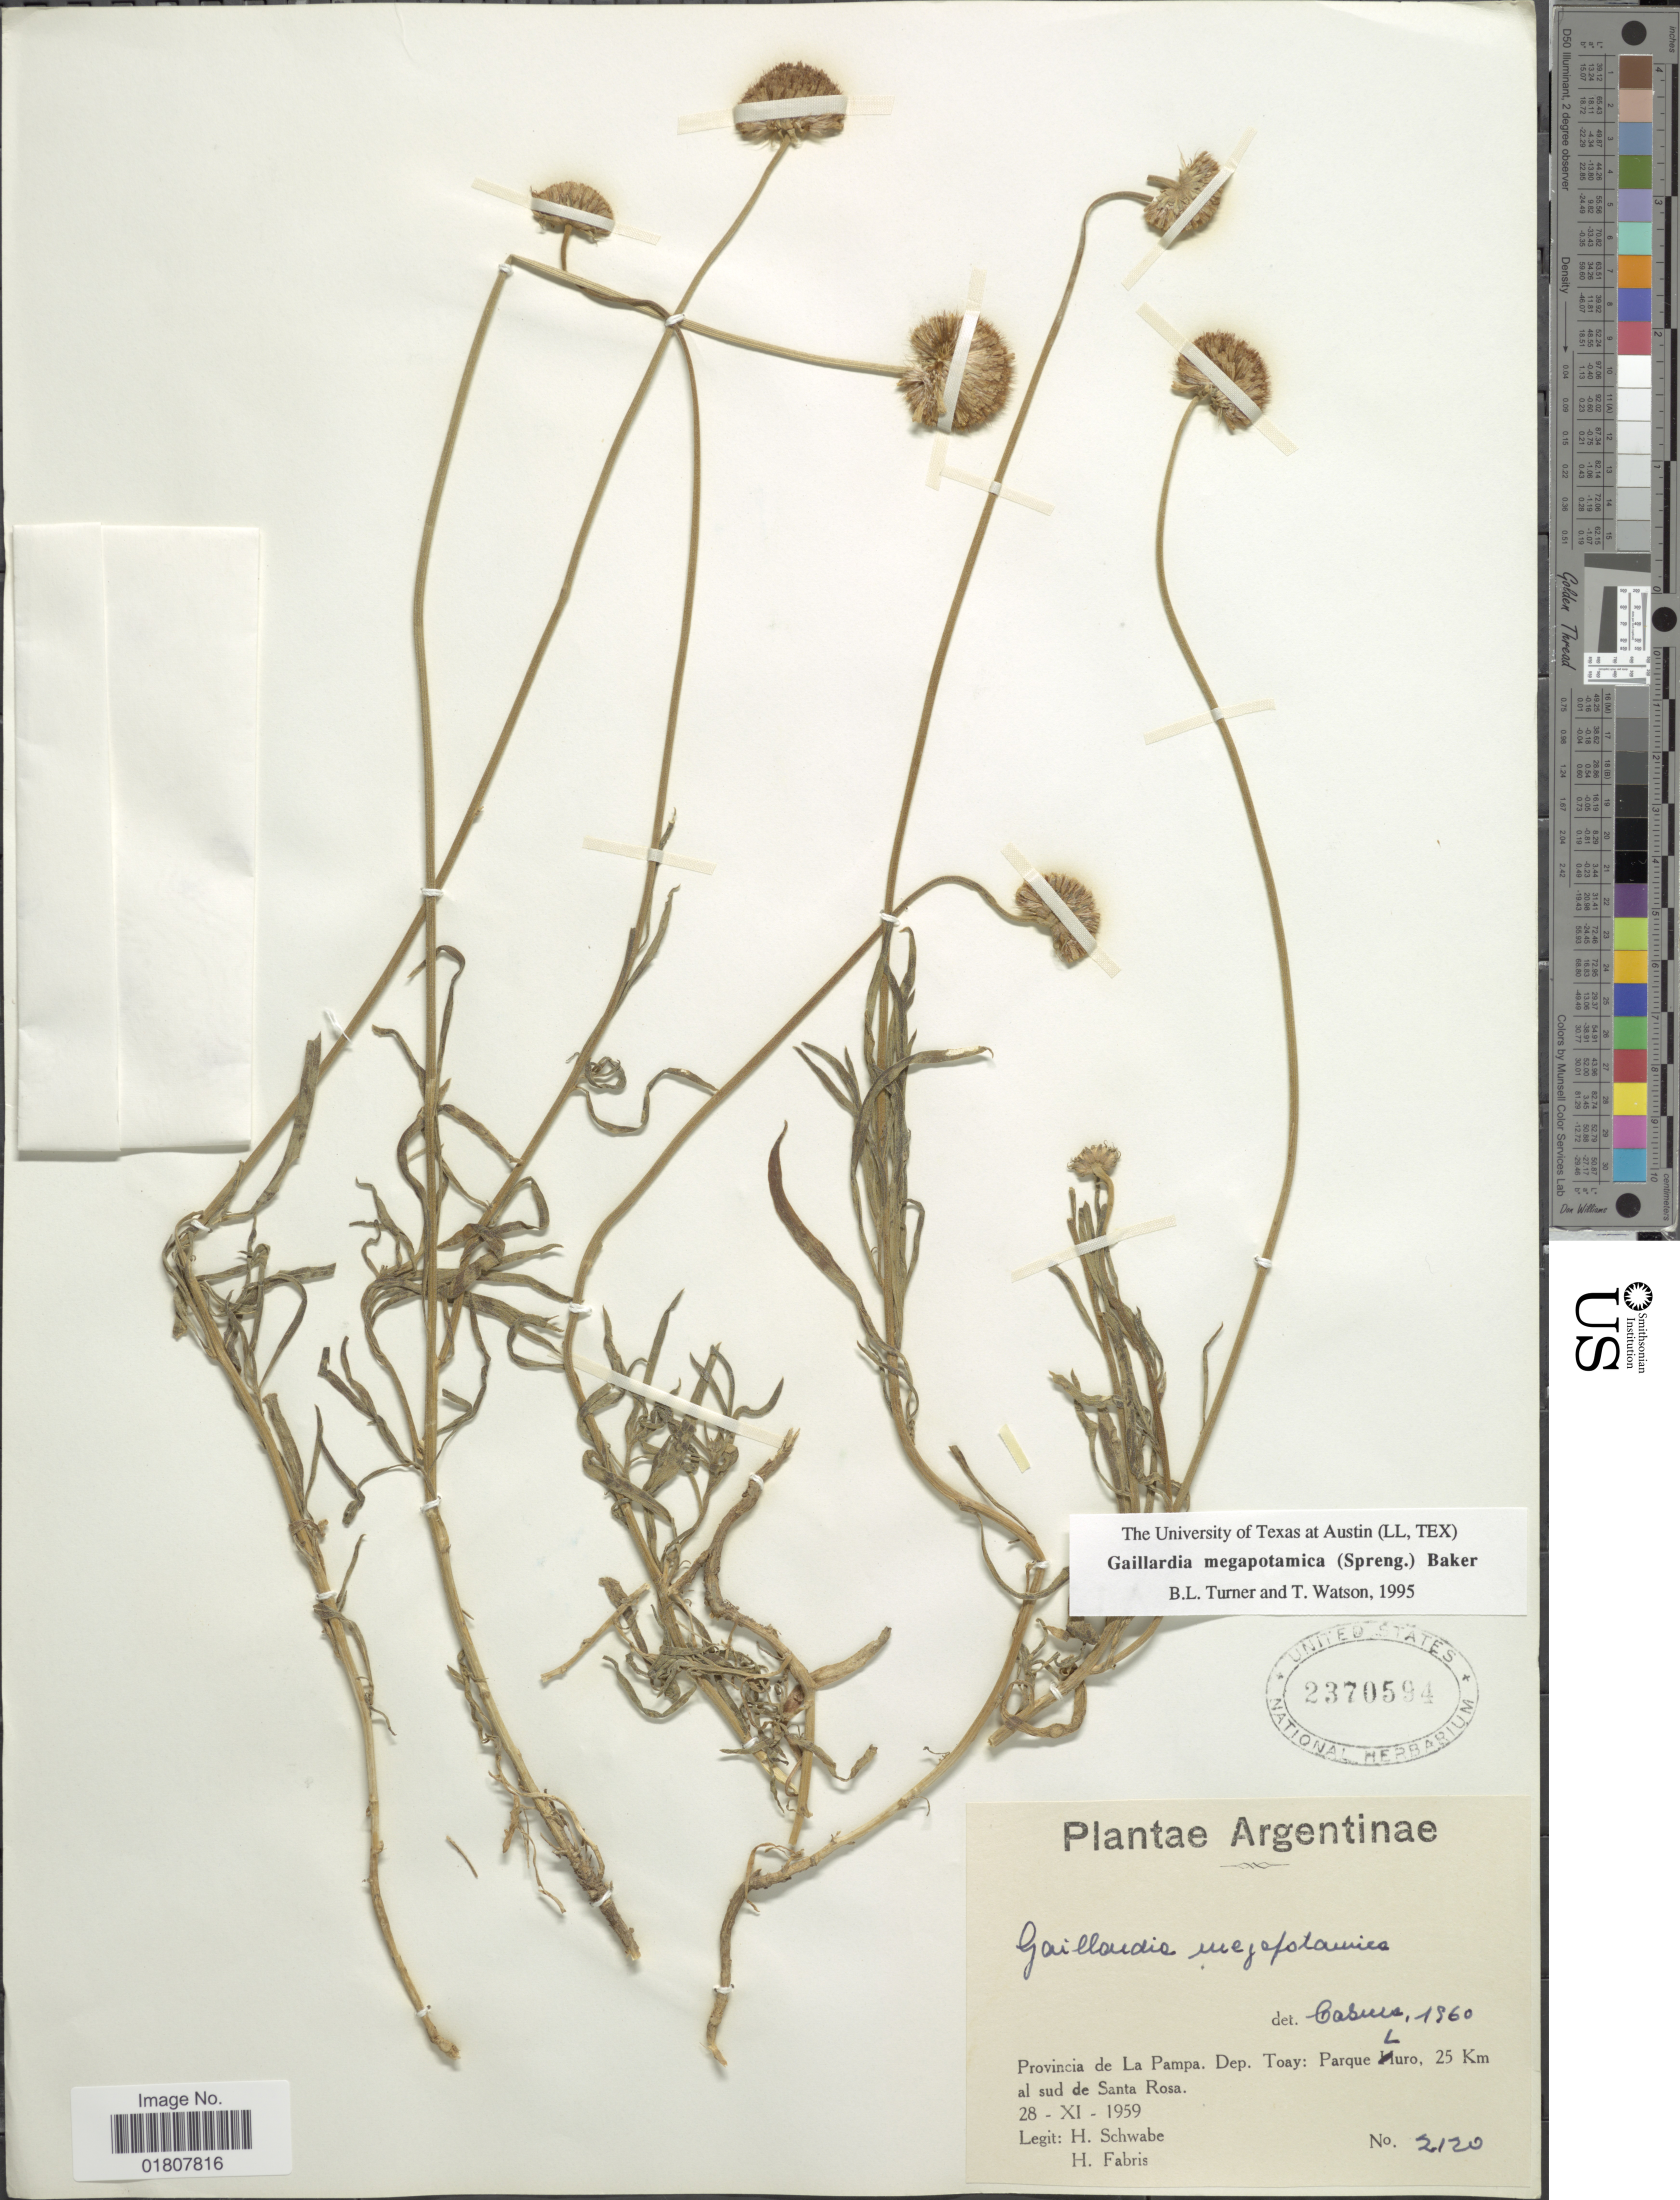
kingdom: Plantae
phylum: Tracheophyta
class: Magnoliopsida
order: Asterales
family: Asteraceae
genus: Gaillardia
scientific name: Gaillardia megapotamica var. radiata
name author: Baker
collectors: H. Schwabe & H. Fabris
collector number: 2120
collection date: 1959-11-28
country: Argentina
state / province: La Pampa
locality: Dep. Toay, Parque Luro, 25 km al sud de Santa Rosa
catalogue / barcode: US 2370594